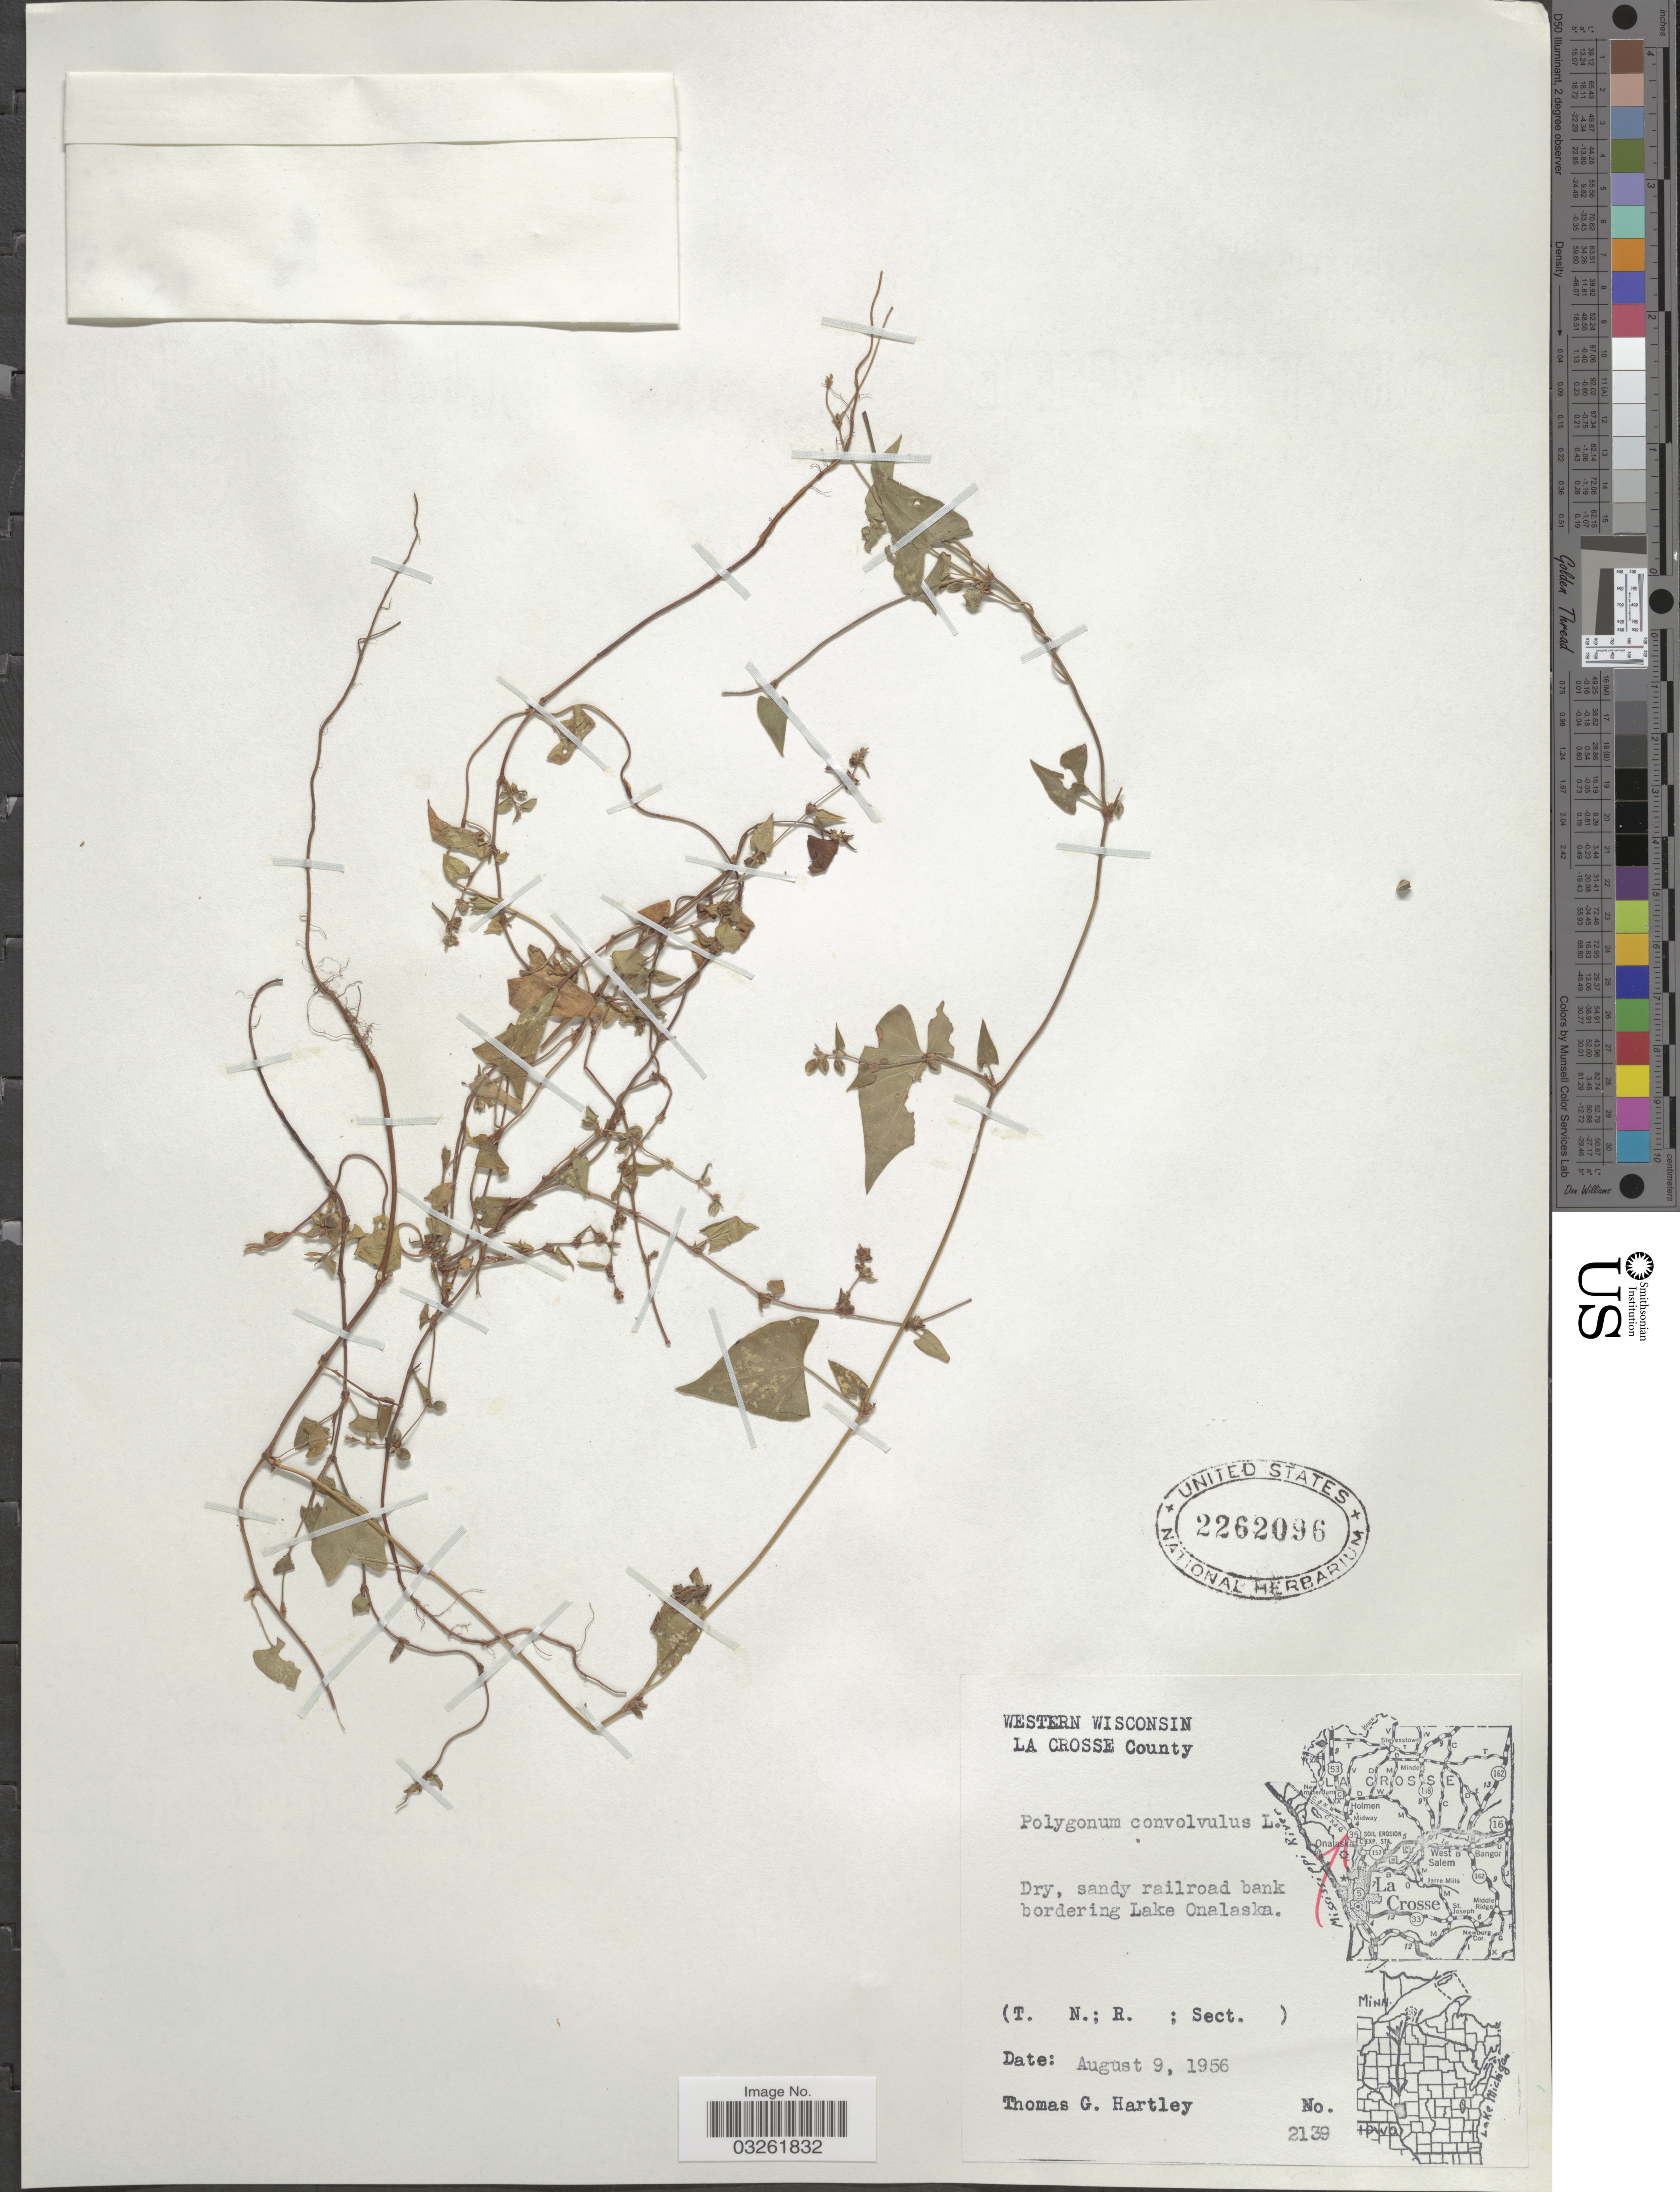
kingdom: Plantae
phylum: Tracheophyta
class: Magnoliopsida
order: Caryophyllales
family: Polygonaceae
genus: Fallopia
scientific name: Fallopia convolvulus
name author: (L.) Á. Löve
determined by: Strong, M. T., (US), Smithsonian Institution - National Museum of Natural History (UNITED STATES)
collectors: T. G. Hartley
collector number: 2139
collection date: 1956-08-09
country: United States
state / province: Wisconsin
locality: Western Wisconsin. La Crosse County. Dry, sandy railroad bank bordering Lake Onalaska.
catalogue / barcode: US 2262096